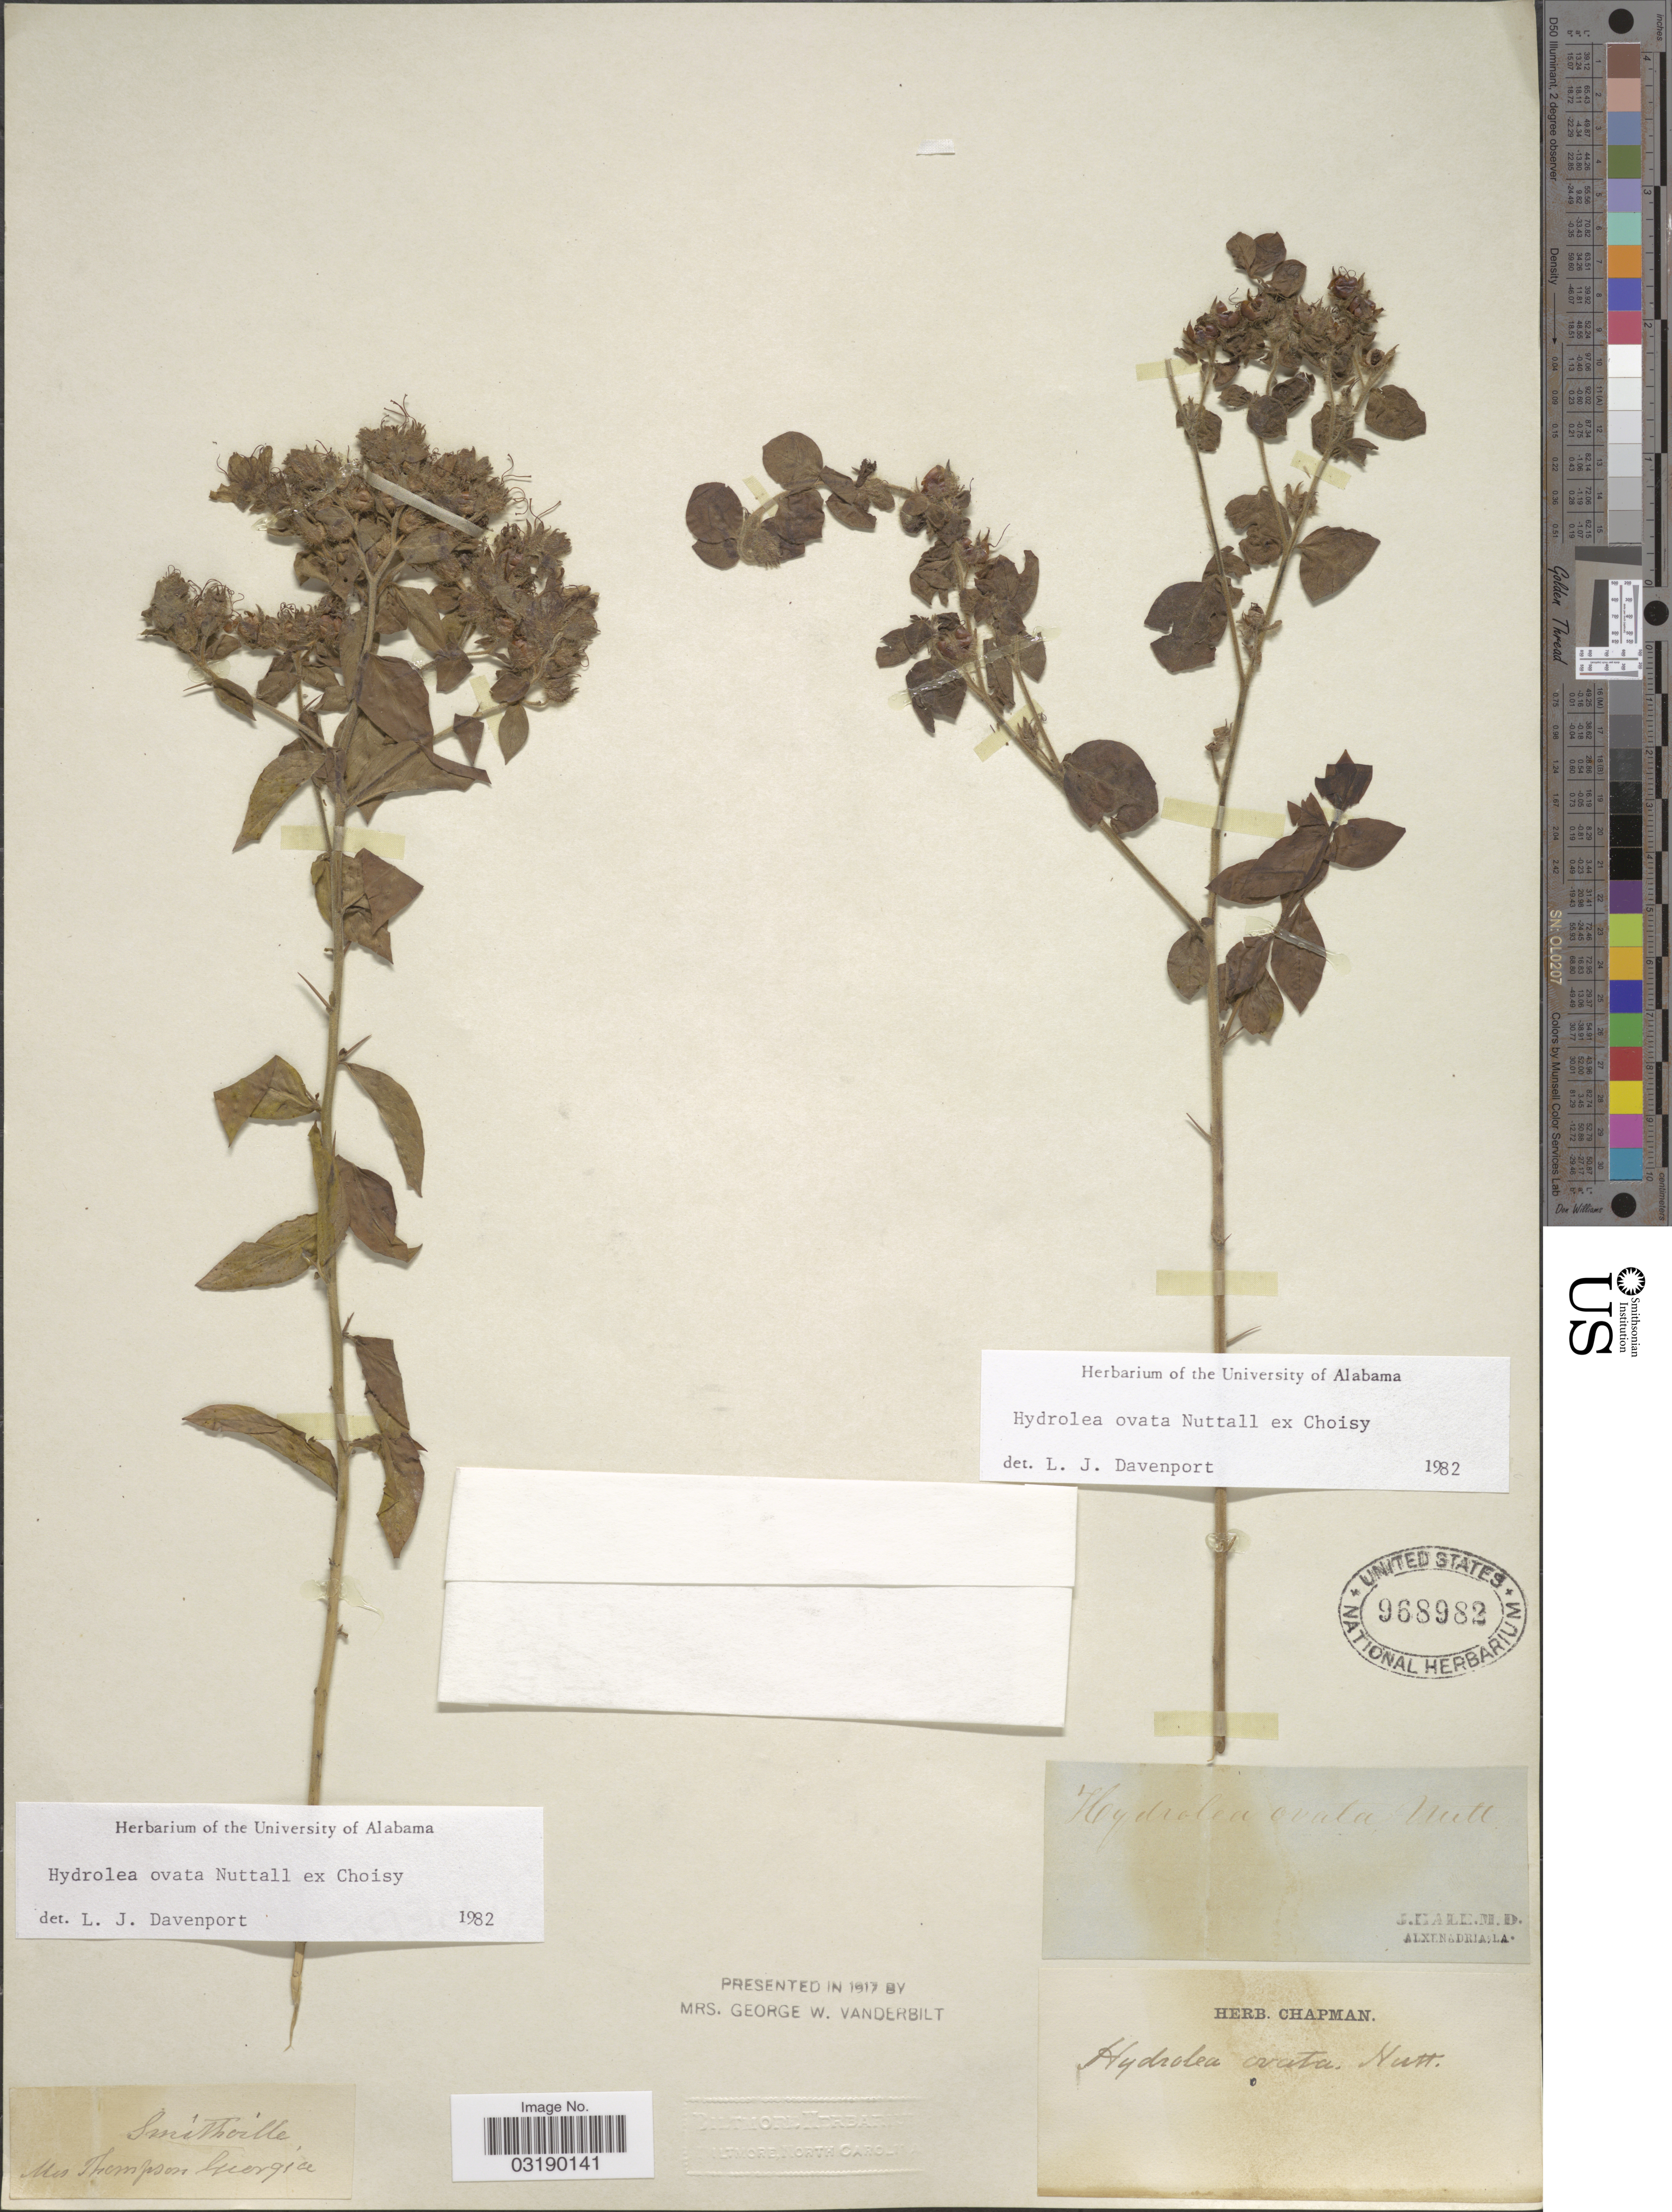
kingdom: Plantae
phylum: Tracheophyta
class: Magnoliopsida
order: Solanales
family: Hydroleaceae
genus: Hydrolea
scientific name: Hydrolea ovata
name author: Nutt. ex Choisy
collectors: J. Hale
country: United States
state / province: Louisiana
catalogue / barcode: US 968982-2